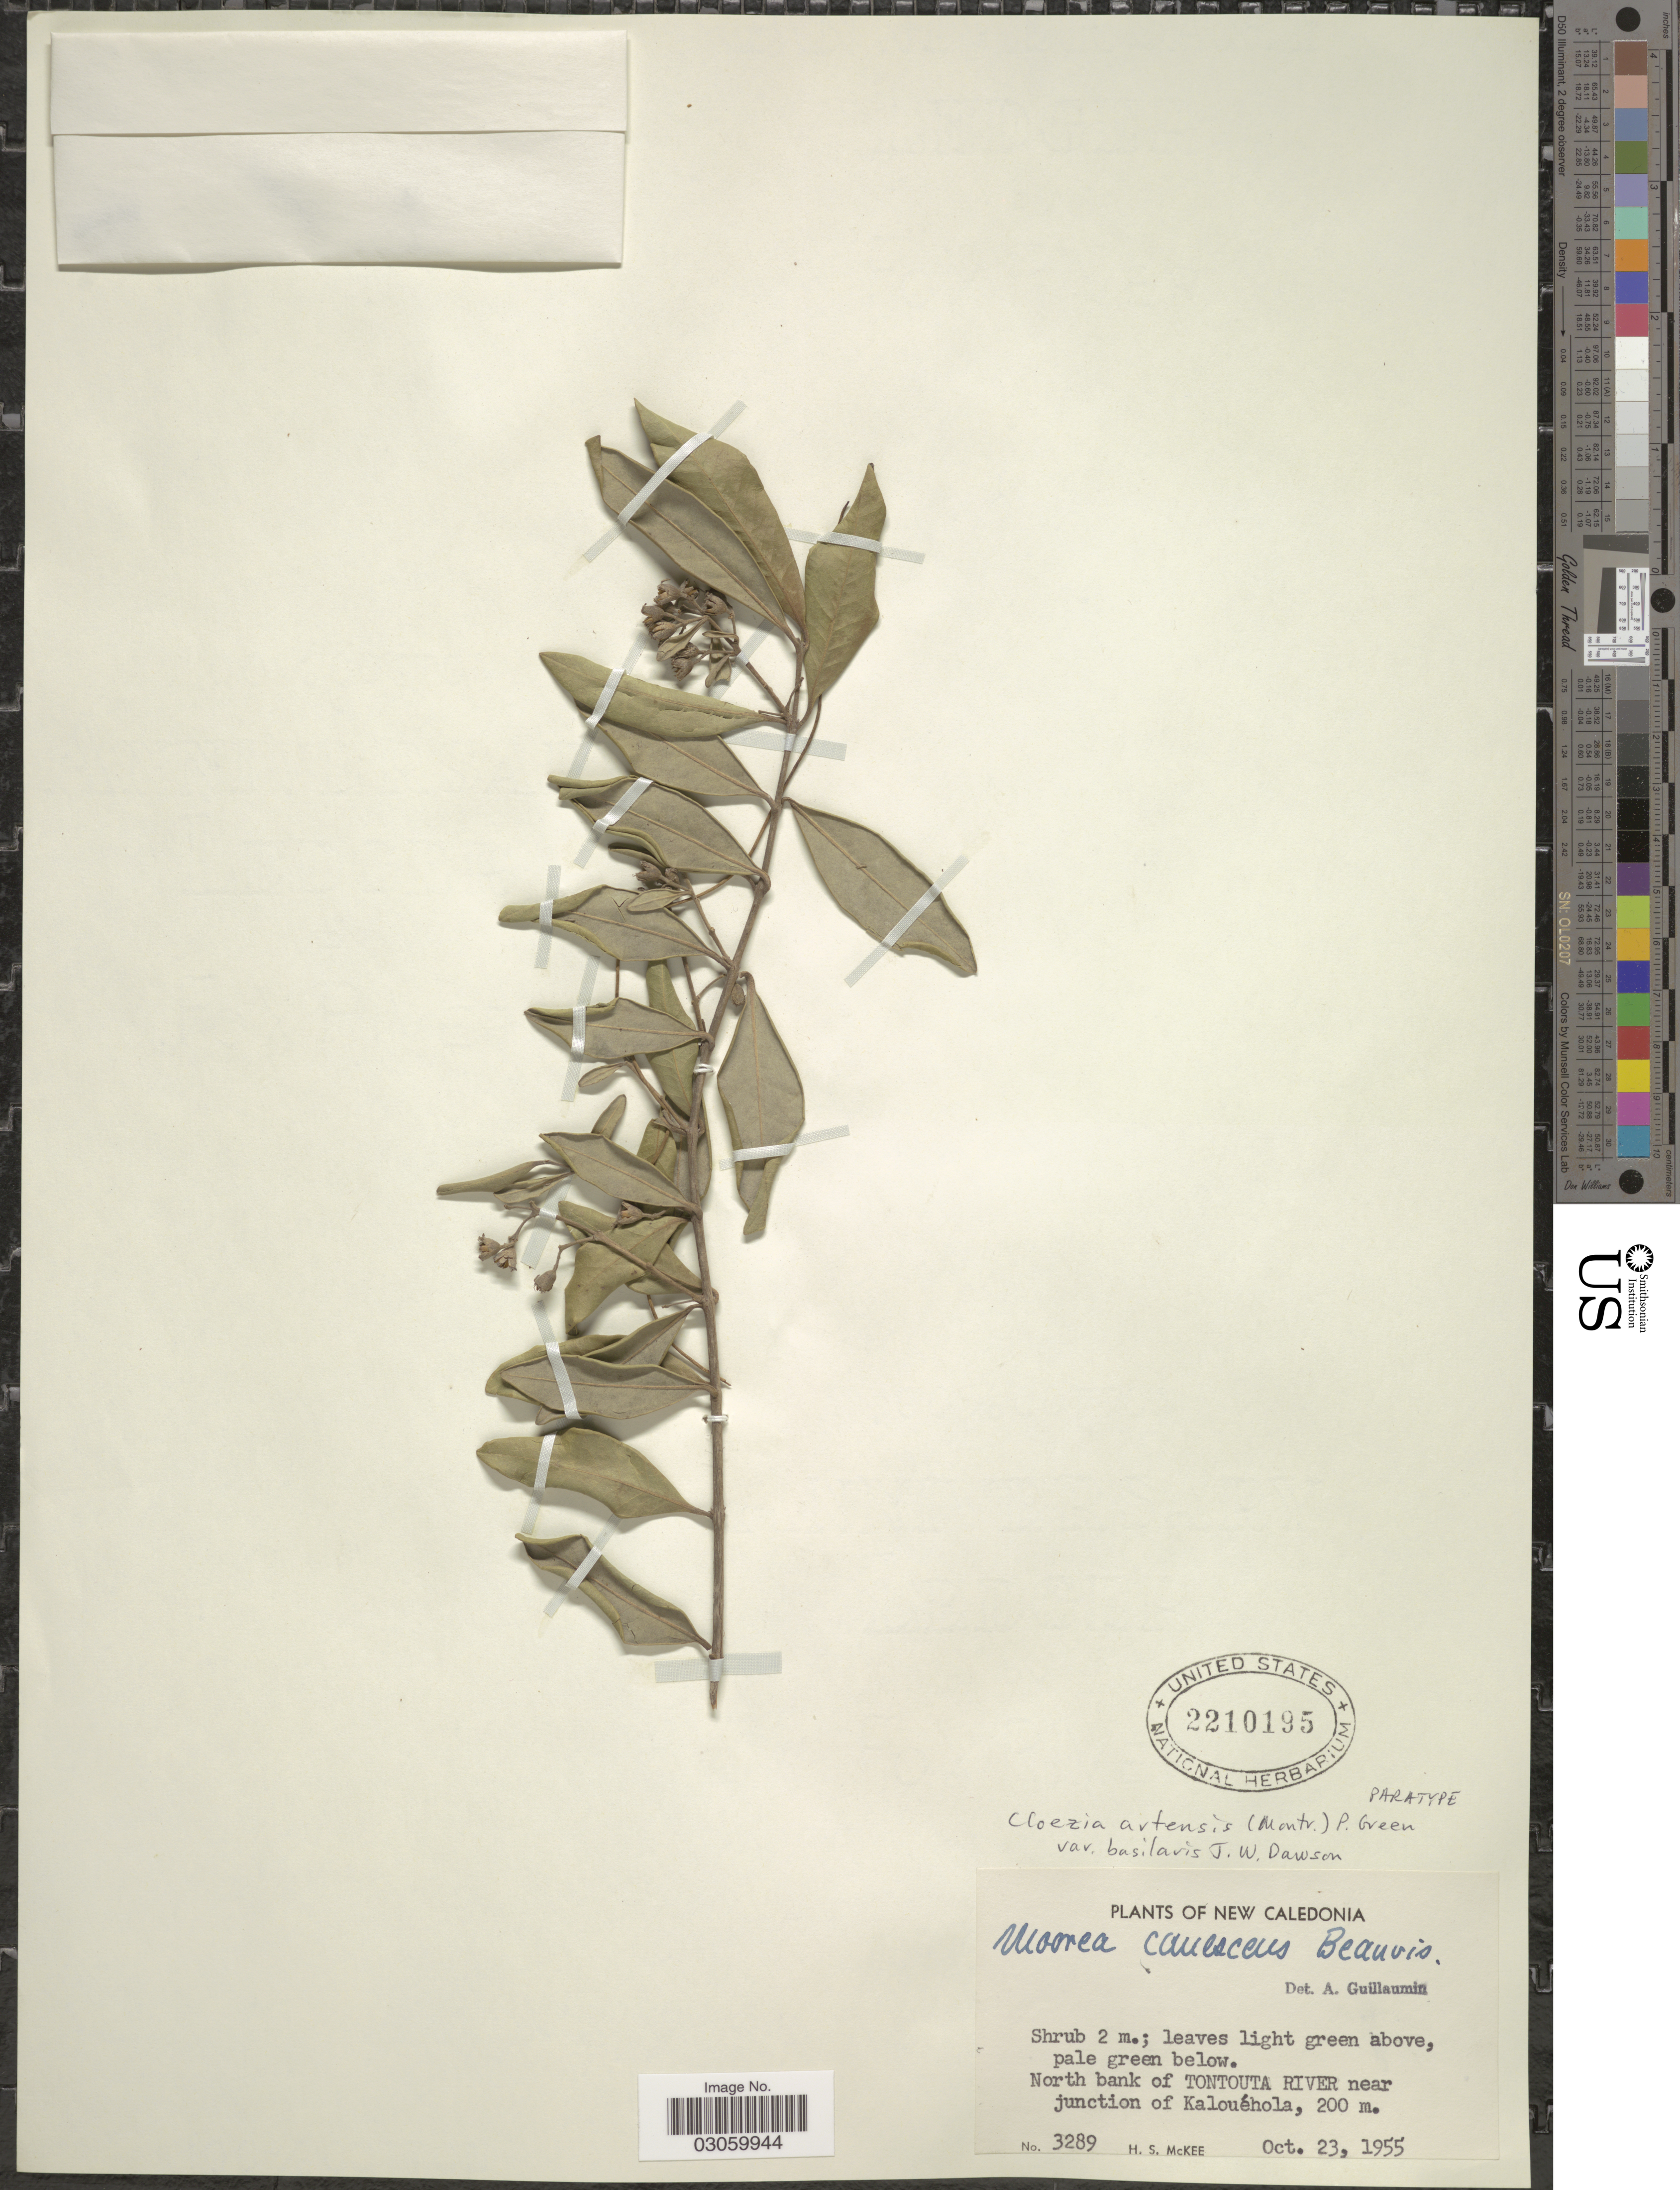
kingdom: Plantae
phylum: Tracheophyta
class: Magnoliopsida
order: Myrtales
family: Myrtaceae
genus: Cloezia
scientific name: Cloezia artensis var. basilaris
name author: J.W. Dawson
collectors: H. S. McKee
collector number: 3289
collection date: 1955-10-23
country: New Caledonia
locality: North bank of Tontouta River near junction of Kalouéhola.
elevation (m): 200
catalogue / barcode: US 2210195